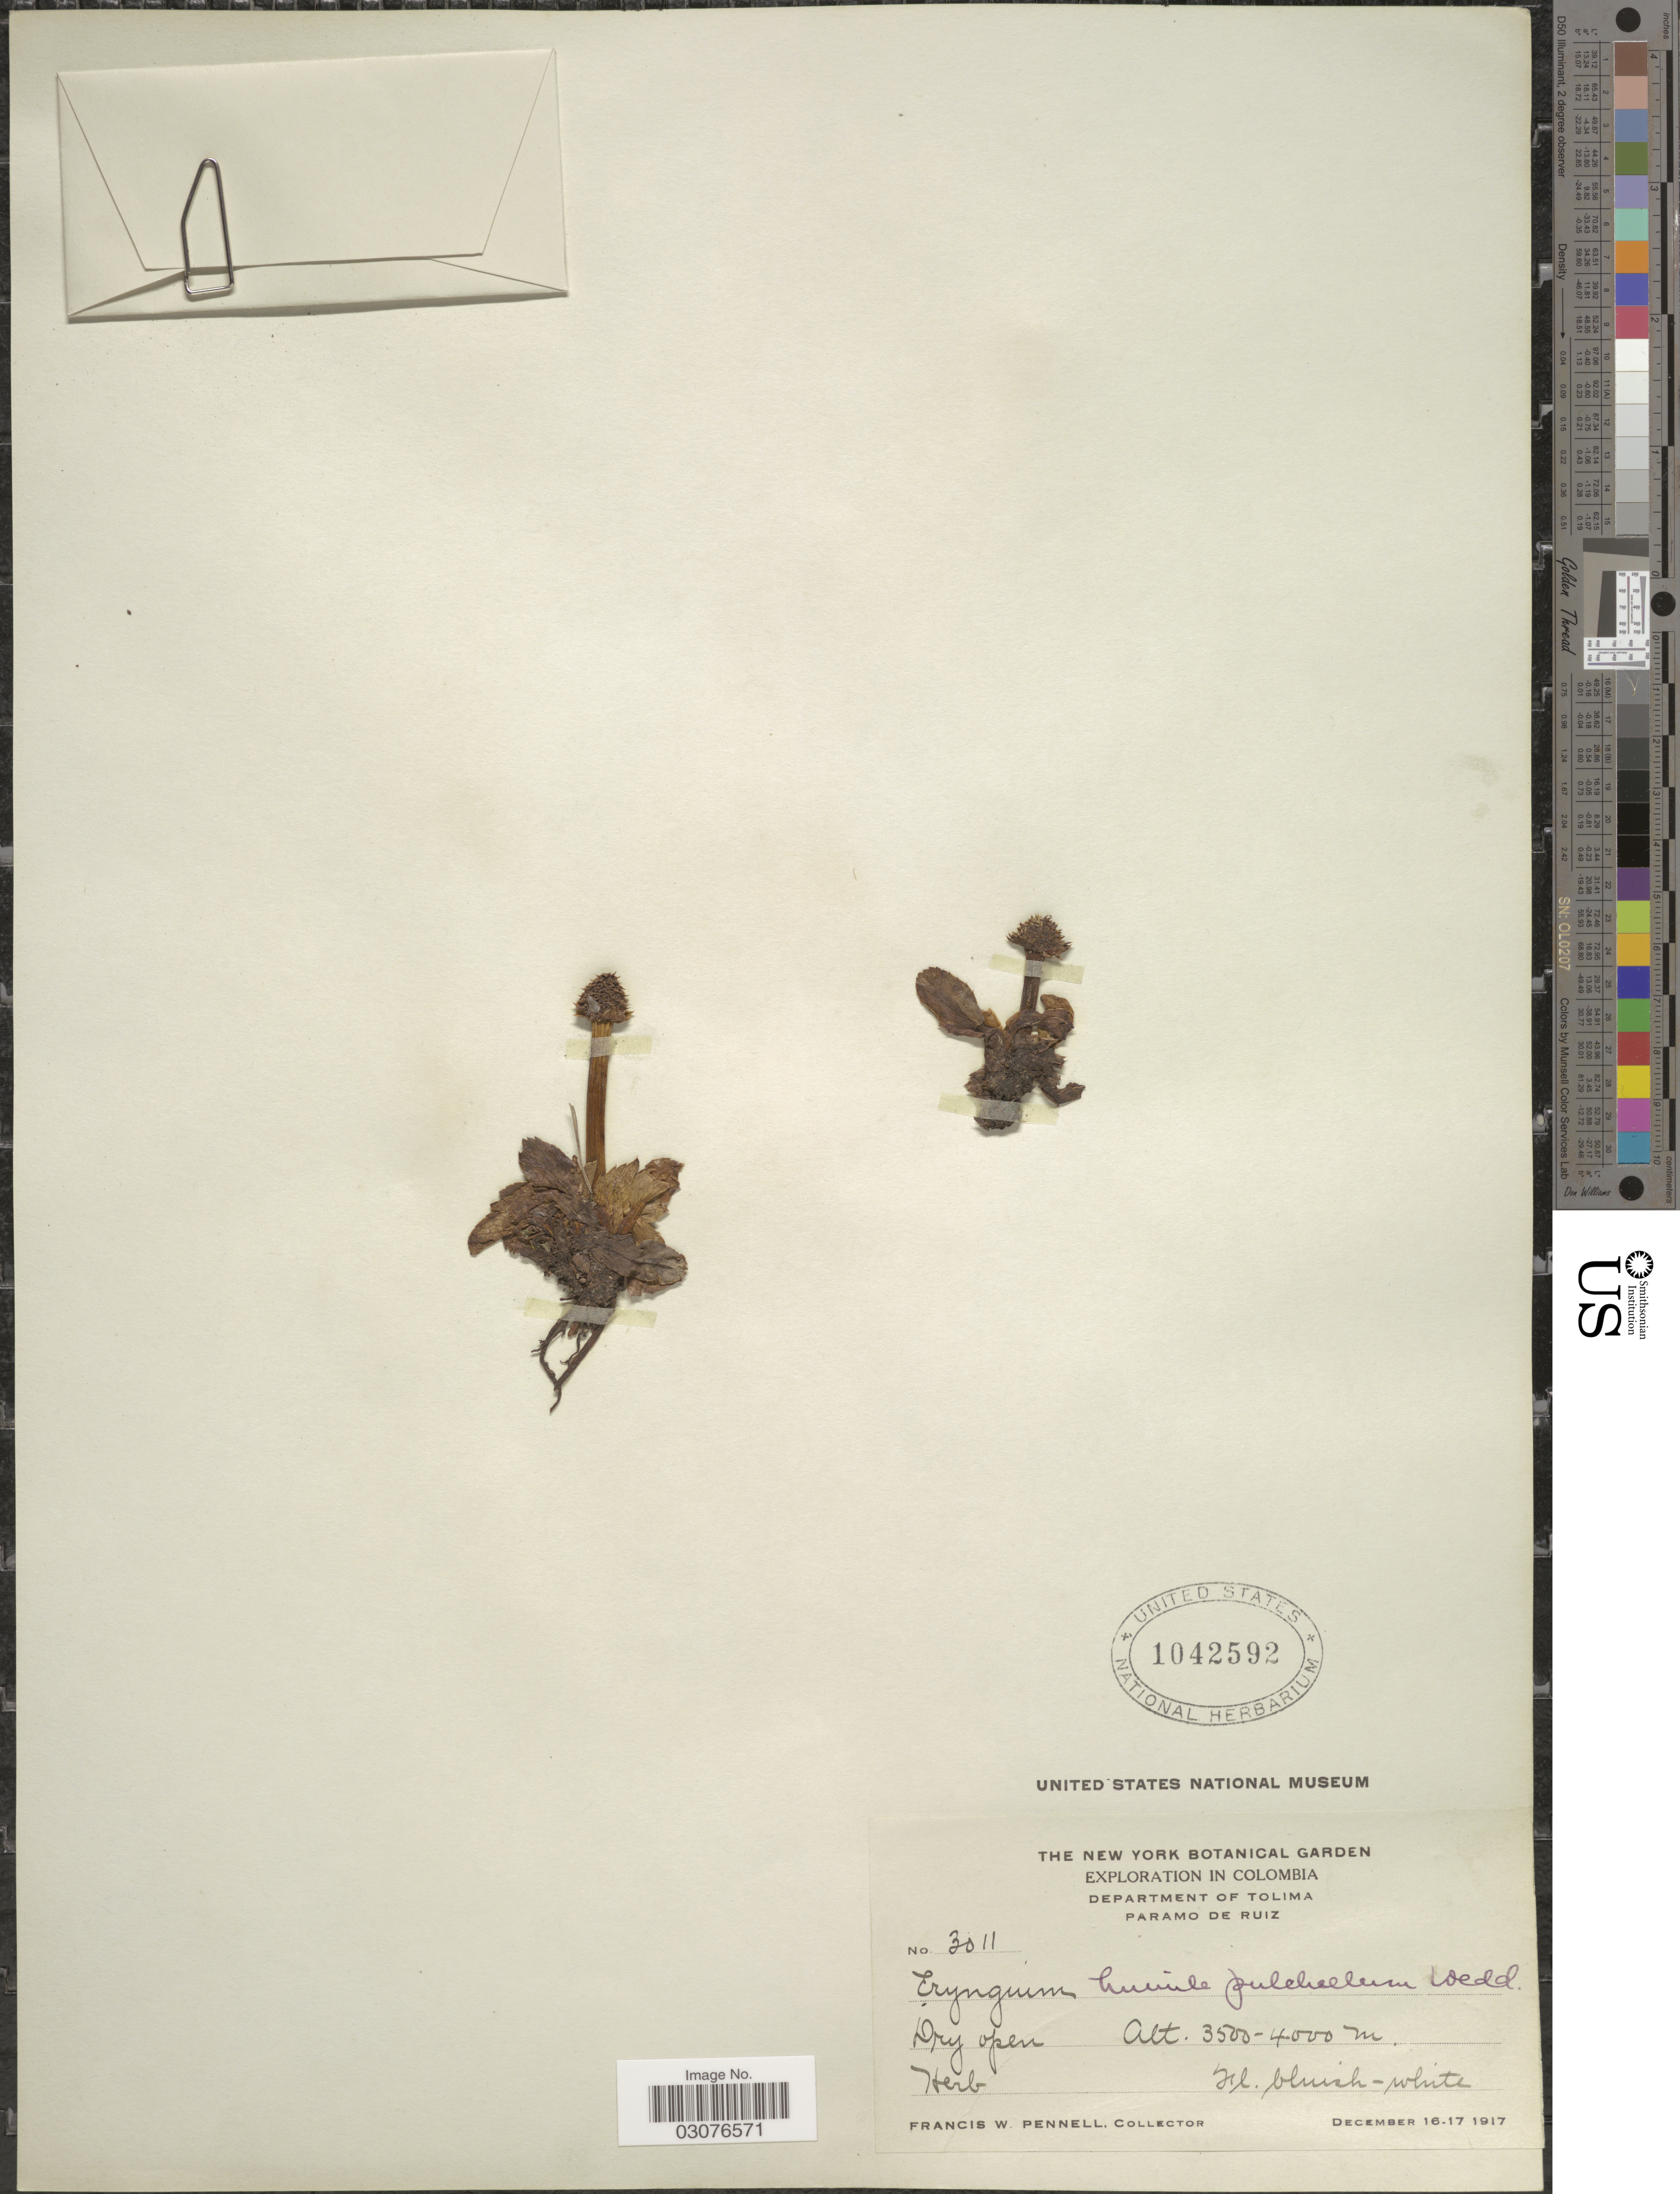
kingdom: Plantae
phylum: Tracheophyta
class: Magnoliopsida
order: Apiales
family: Apiaceae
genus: Eryngium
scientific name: Eryngium bourgatii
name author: Gouan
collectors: F. W. Pennell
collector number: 3011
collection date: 1917-12-16/1917-12-17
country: Colombia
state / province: Tolima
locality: Department of Tolima. Paramo de Ruiz.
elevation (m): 3500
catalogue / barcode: US 1042592